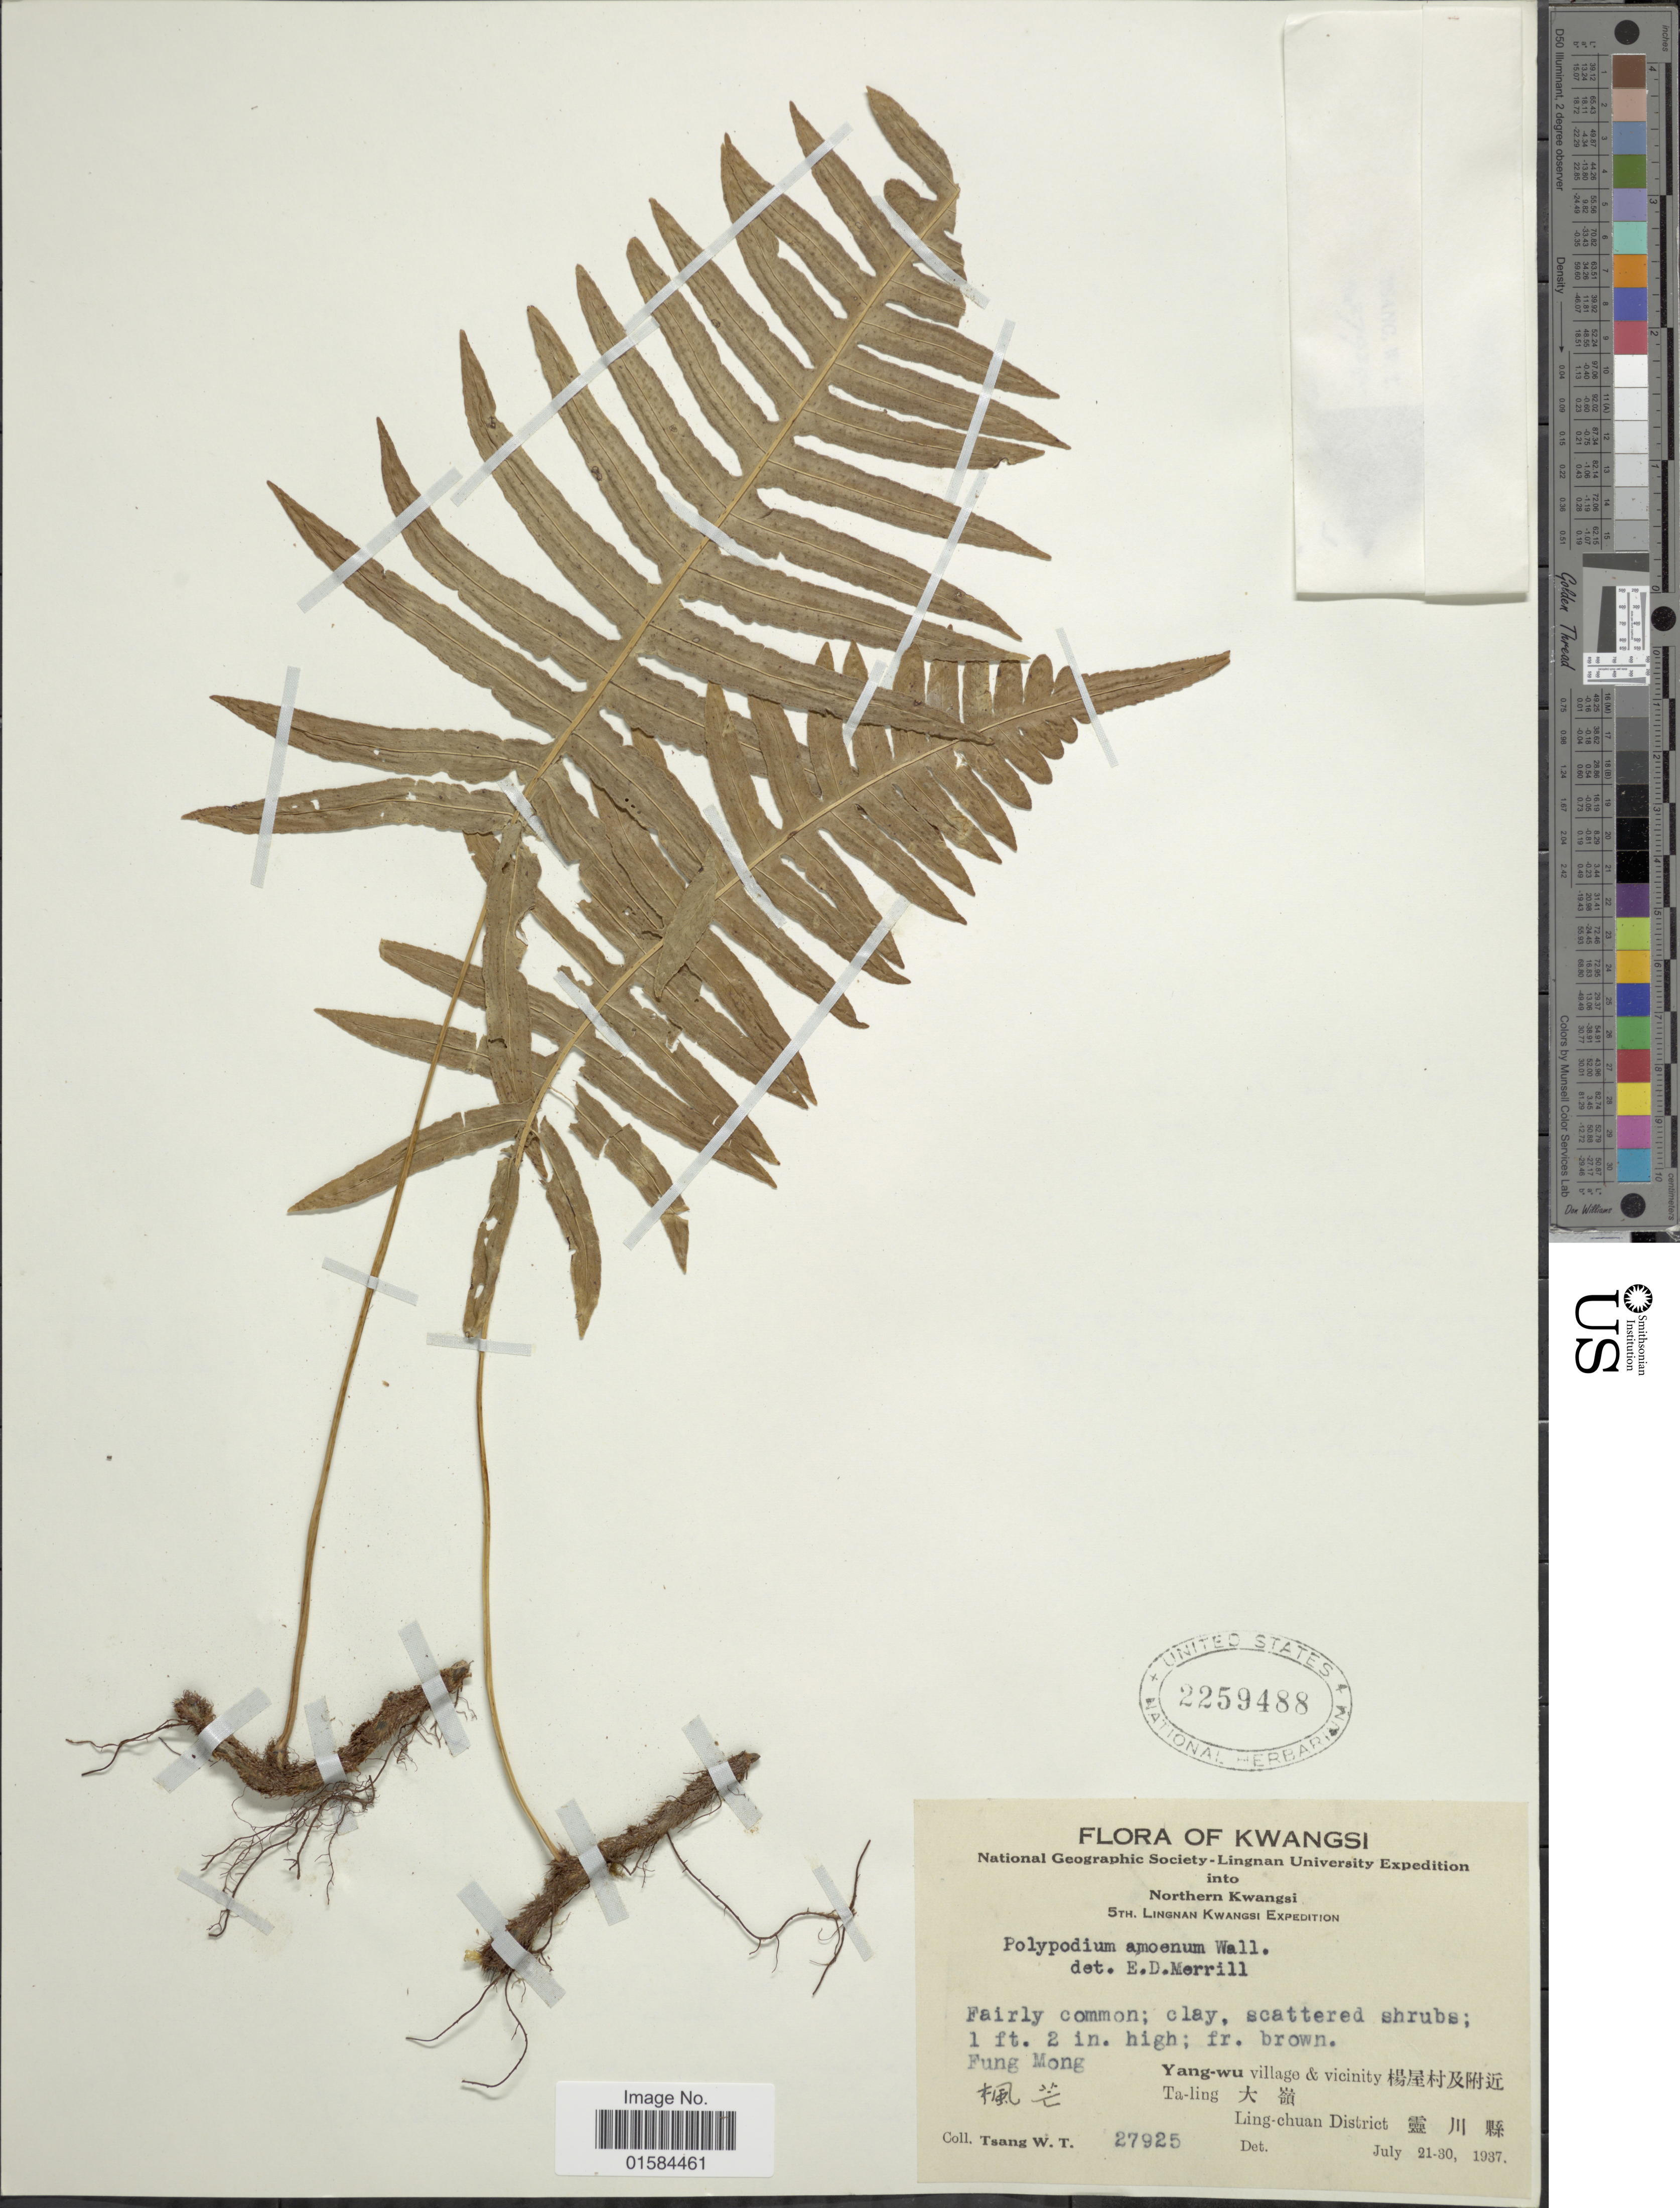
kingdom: Plantae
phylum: Tracheophyta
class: Polypodiopsida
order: Polypodiales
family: Polypodiaceae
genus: Goniophlebium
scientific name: Goniophlebium amoenum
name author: (Wall. ex Mett.) J. Sm.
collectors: W. T. Tsang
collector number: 27925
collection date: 1937-07-21/1937-07-30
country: China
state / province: Guangxi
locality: Northern Kwangsi, Fung Mong, Yang-wu village & vicinity, Ta-ling, Ling-chuan District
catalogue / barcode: US 2259488